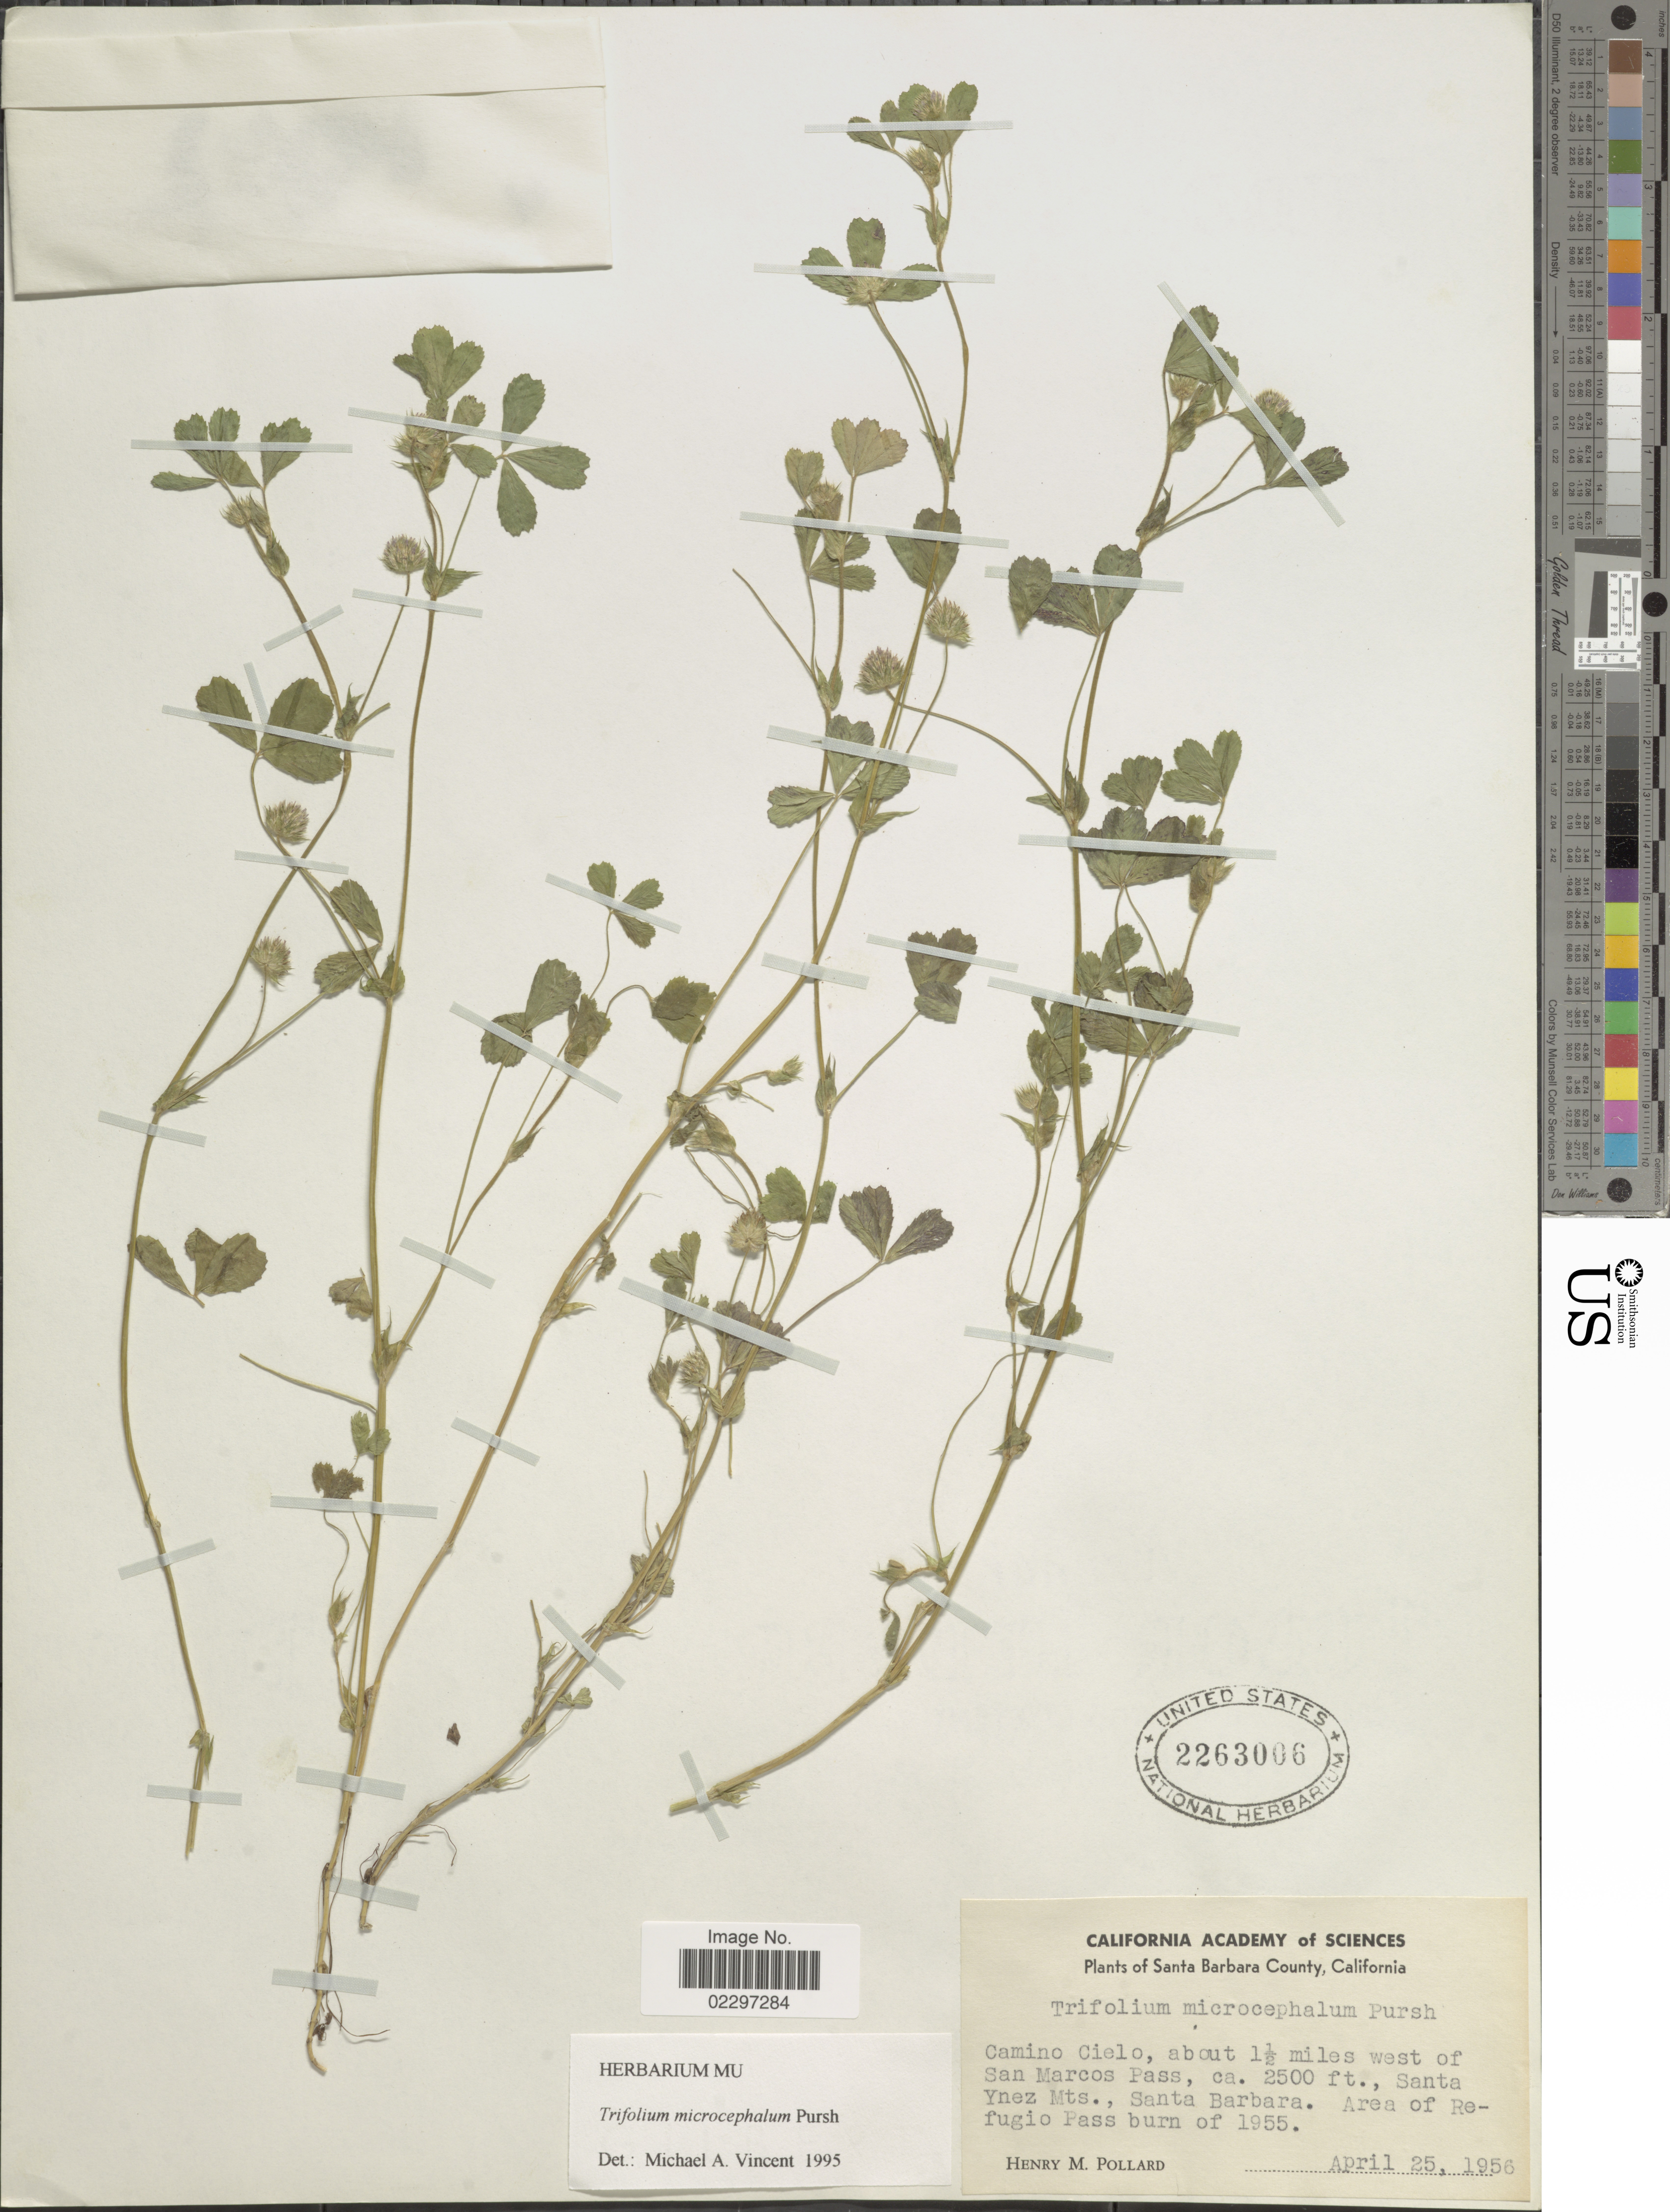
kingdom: Plantae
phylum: Tracheophyta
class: Magnoliopsida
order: Fabales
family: Fabaceae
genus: Trifolium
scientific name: Trifolium microcephalum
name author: Pursh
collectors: H. M. Pollard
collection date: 1956-04-25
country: United States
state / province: California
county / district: Santa Barbara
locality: Santa Barbara County. Camino Cielo, about 1½ miles west of San Marcos Pass. Santa Ynez Mts. Area of Refugio Pass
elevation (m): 762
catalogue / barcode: US 2263006